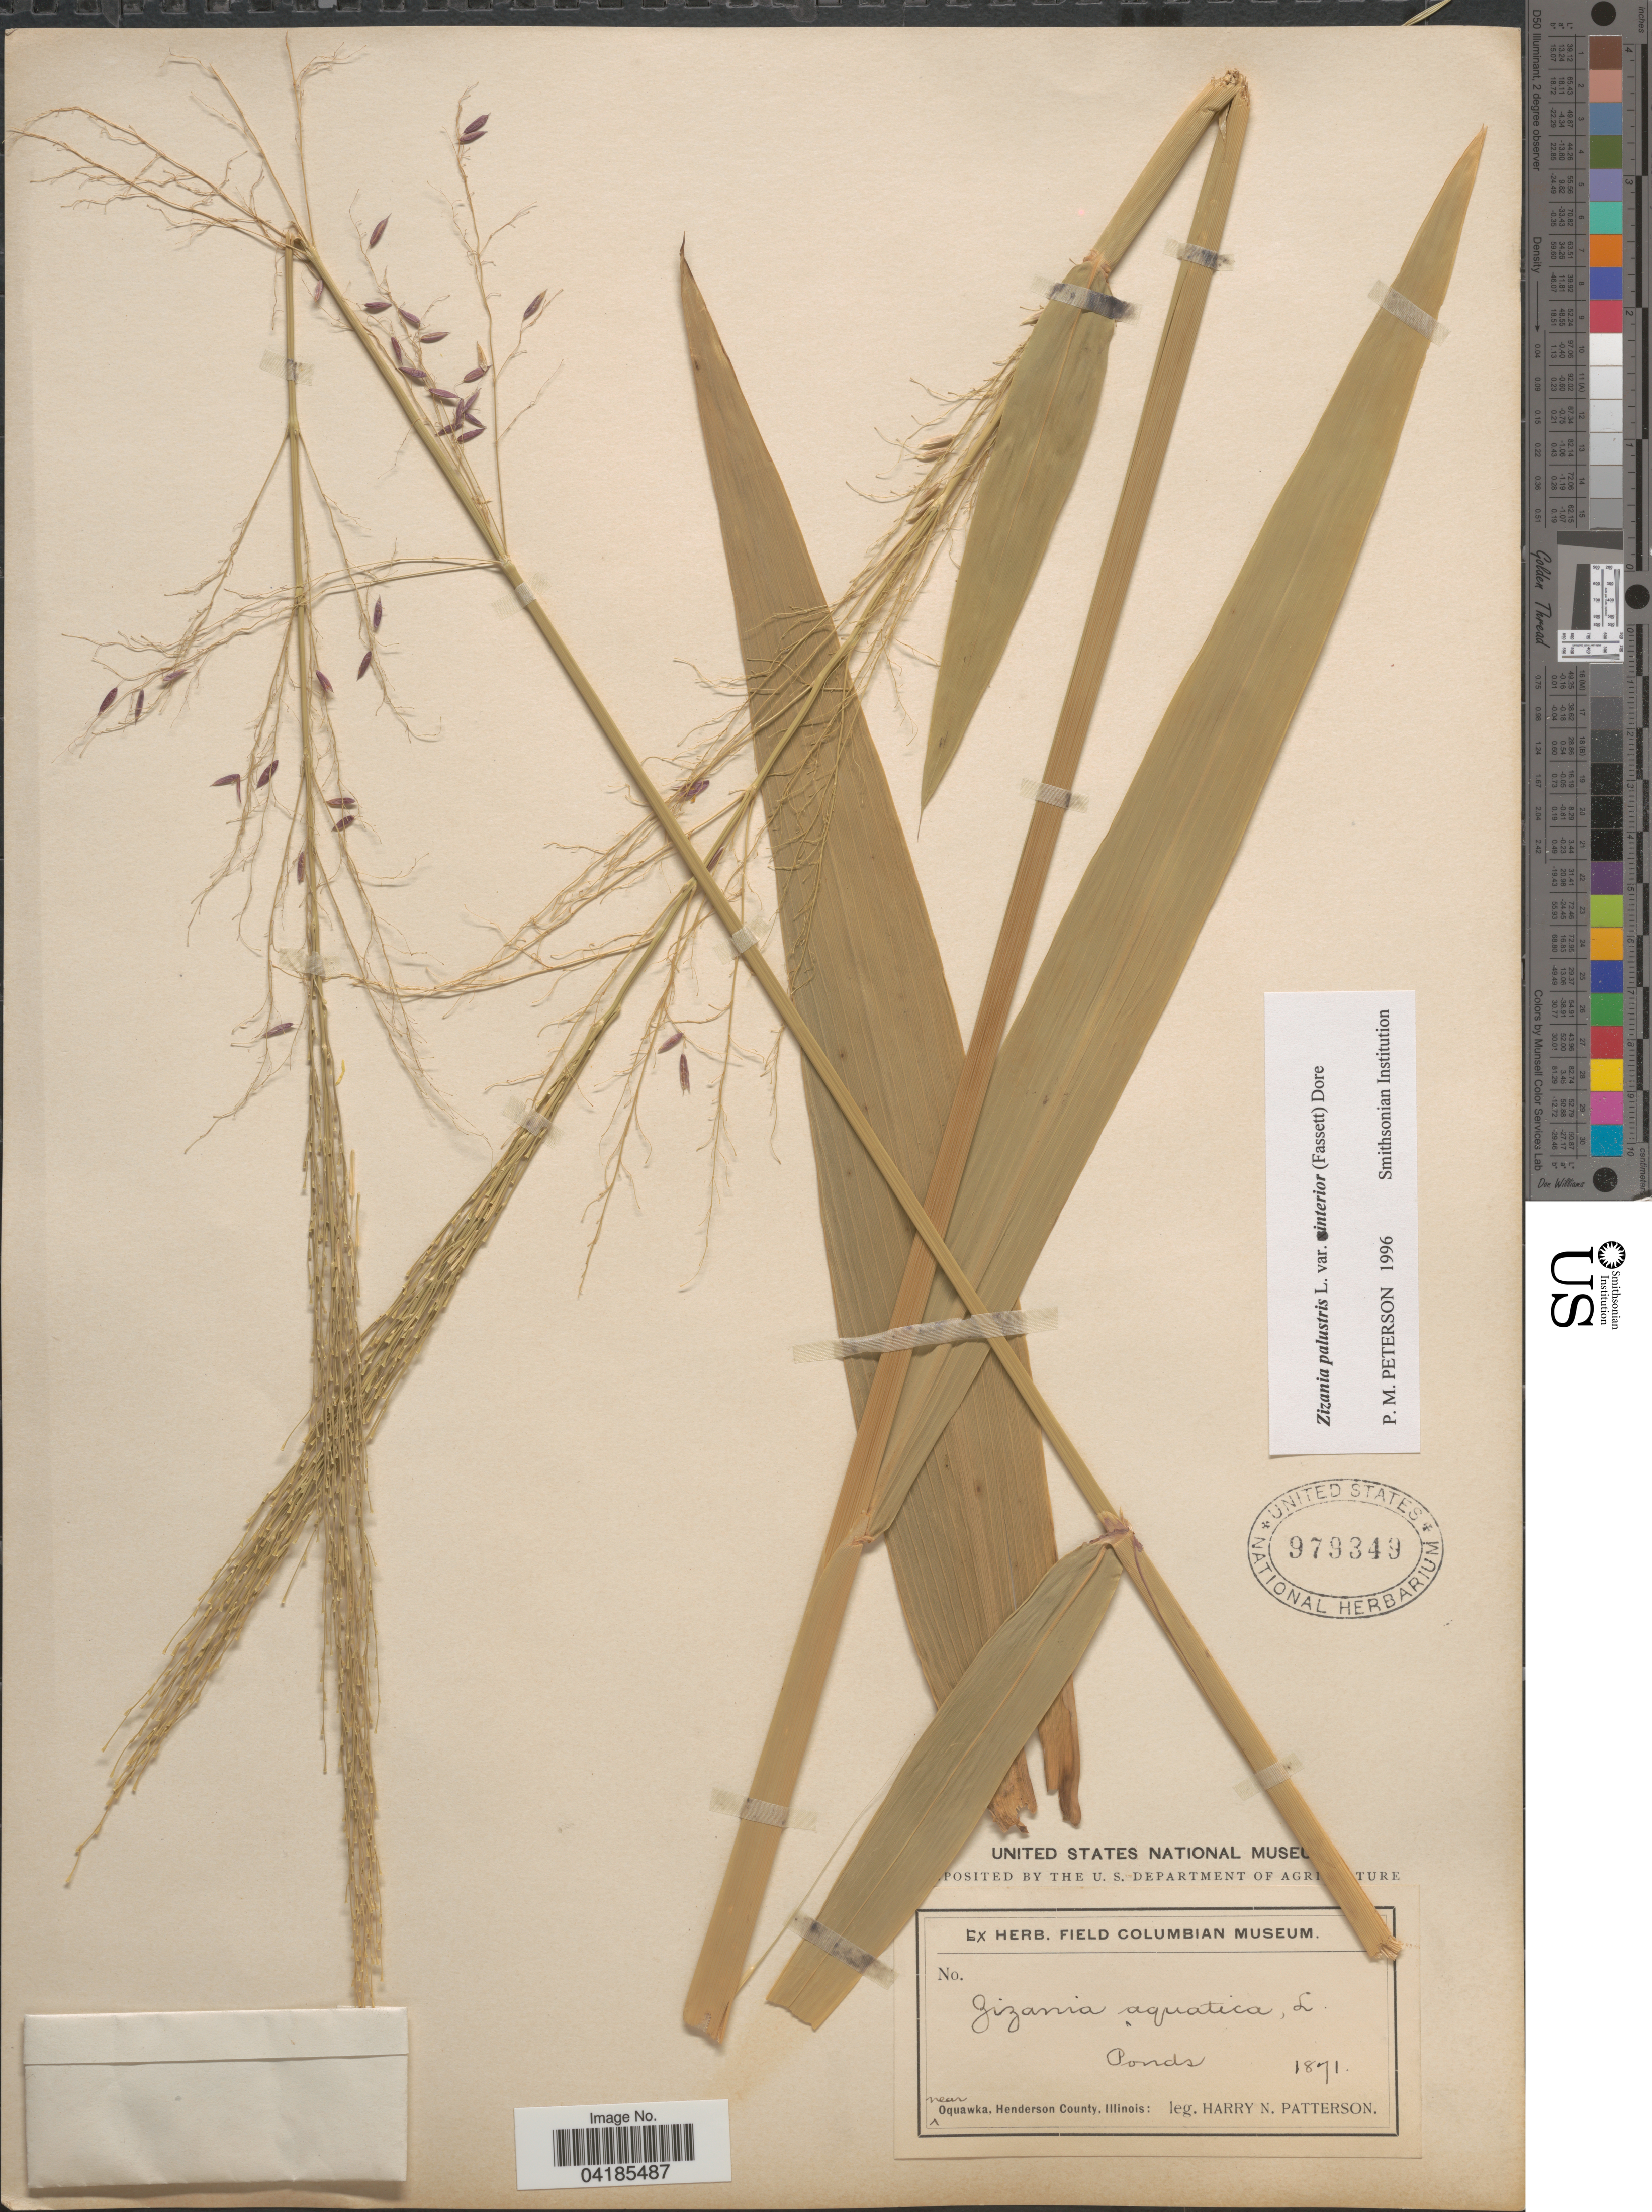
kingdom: Plantae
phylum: Tracheophyta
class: Liliopsida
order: Poales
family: Poaceae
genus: Zizania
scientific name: Zizania palustris var. interior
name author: L.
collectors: H. N. Patterson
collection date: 1871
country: United States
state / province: Illinois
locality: Ponds. Near Oquawka, Henderson County.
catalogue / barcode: US 979349